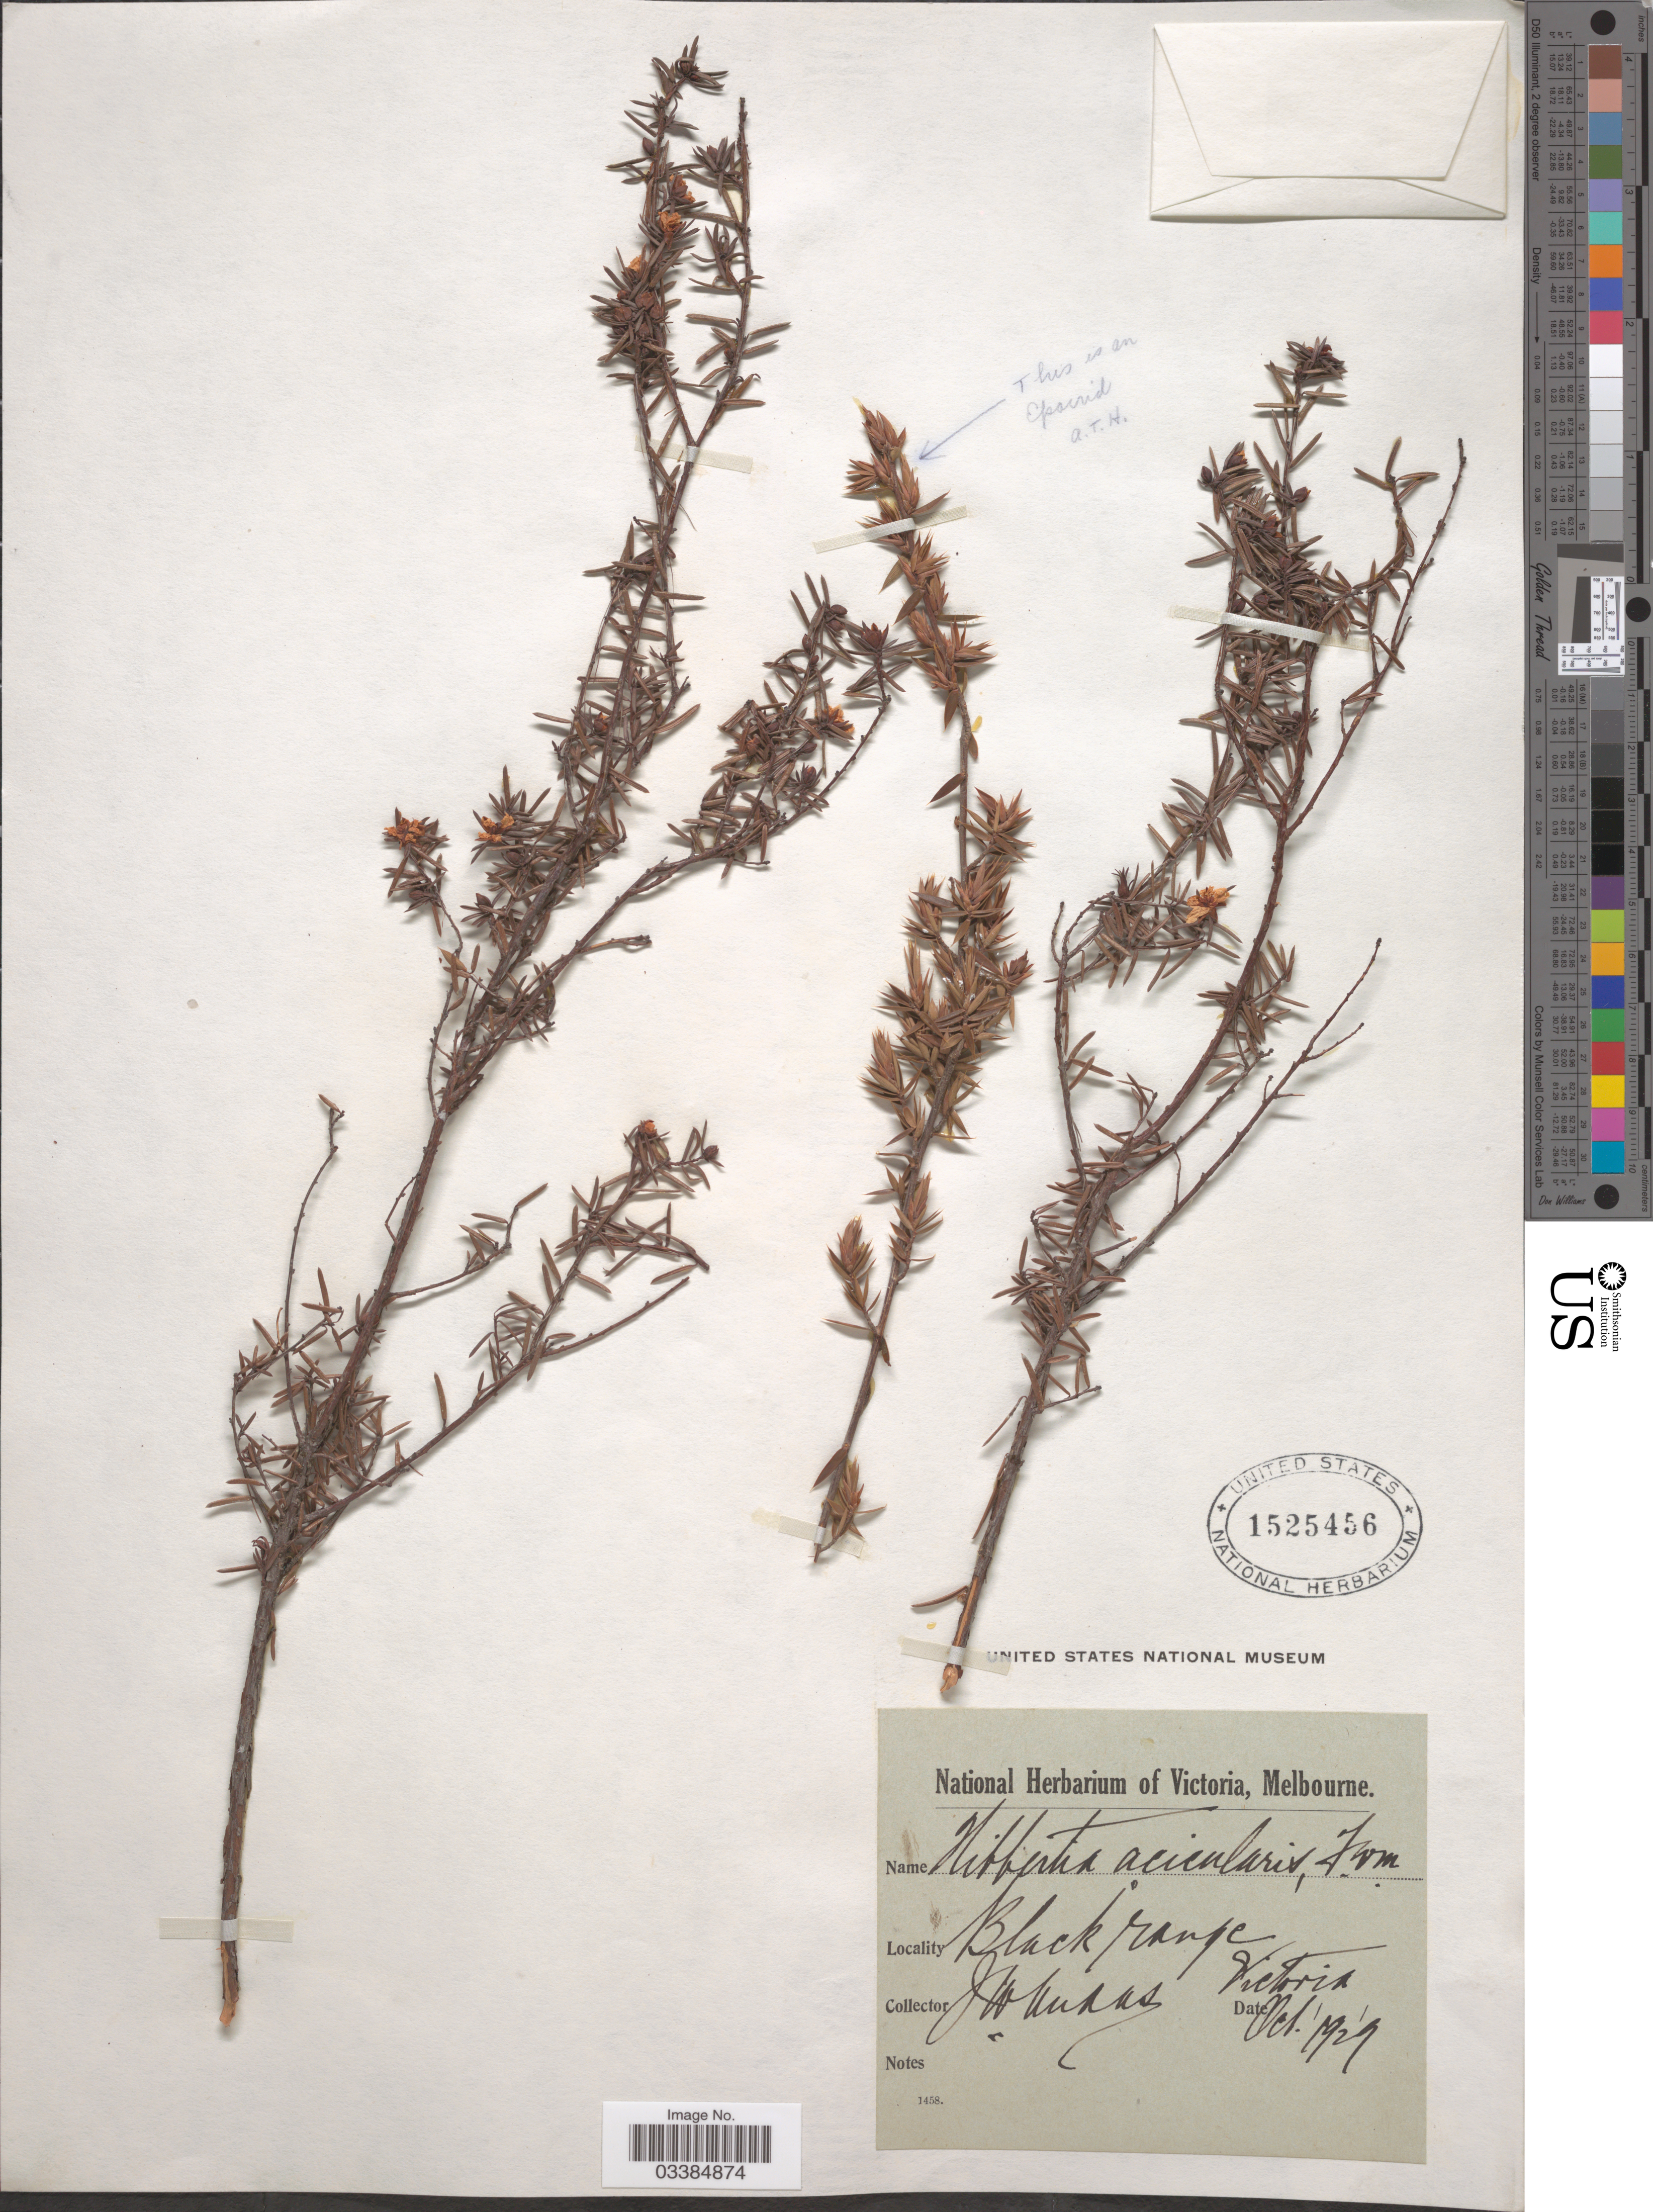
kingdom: Plantae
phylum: Tracheophyta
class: Magnoliopsida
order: Dilleniales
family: Dilleniaceae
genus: Hibbertia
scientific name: Hibbertia acicularis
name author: F. Muell.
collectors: J. Audas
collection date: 1929-10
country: Australia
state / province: Victoria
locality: Black Range, Victoria.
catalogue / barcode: US 1525456